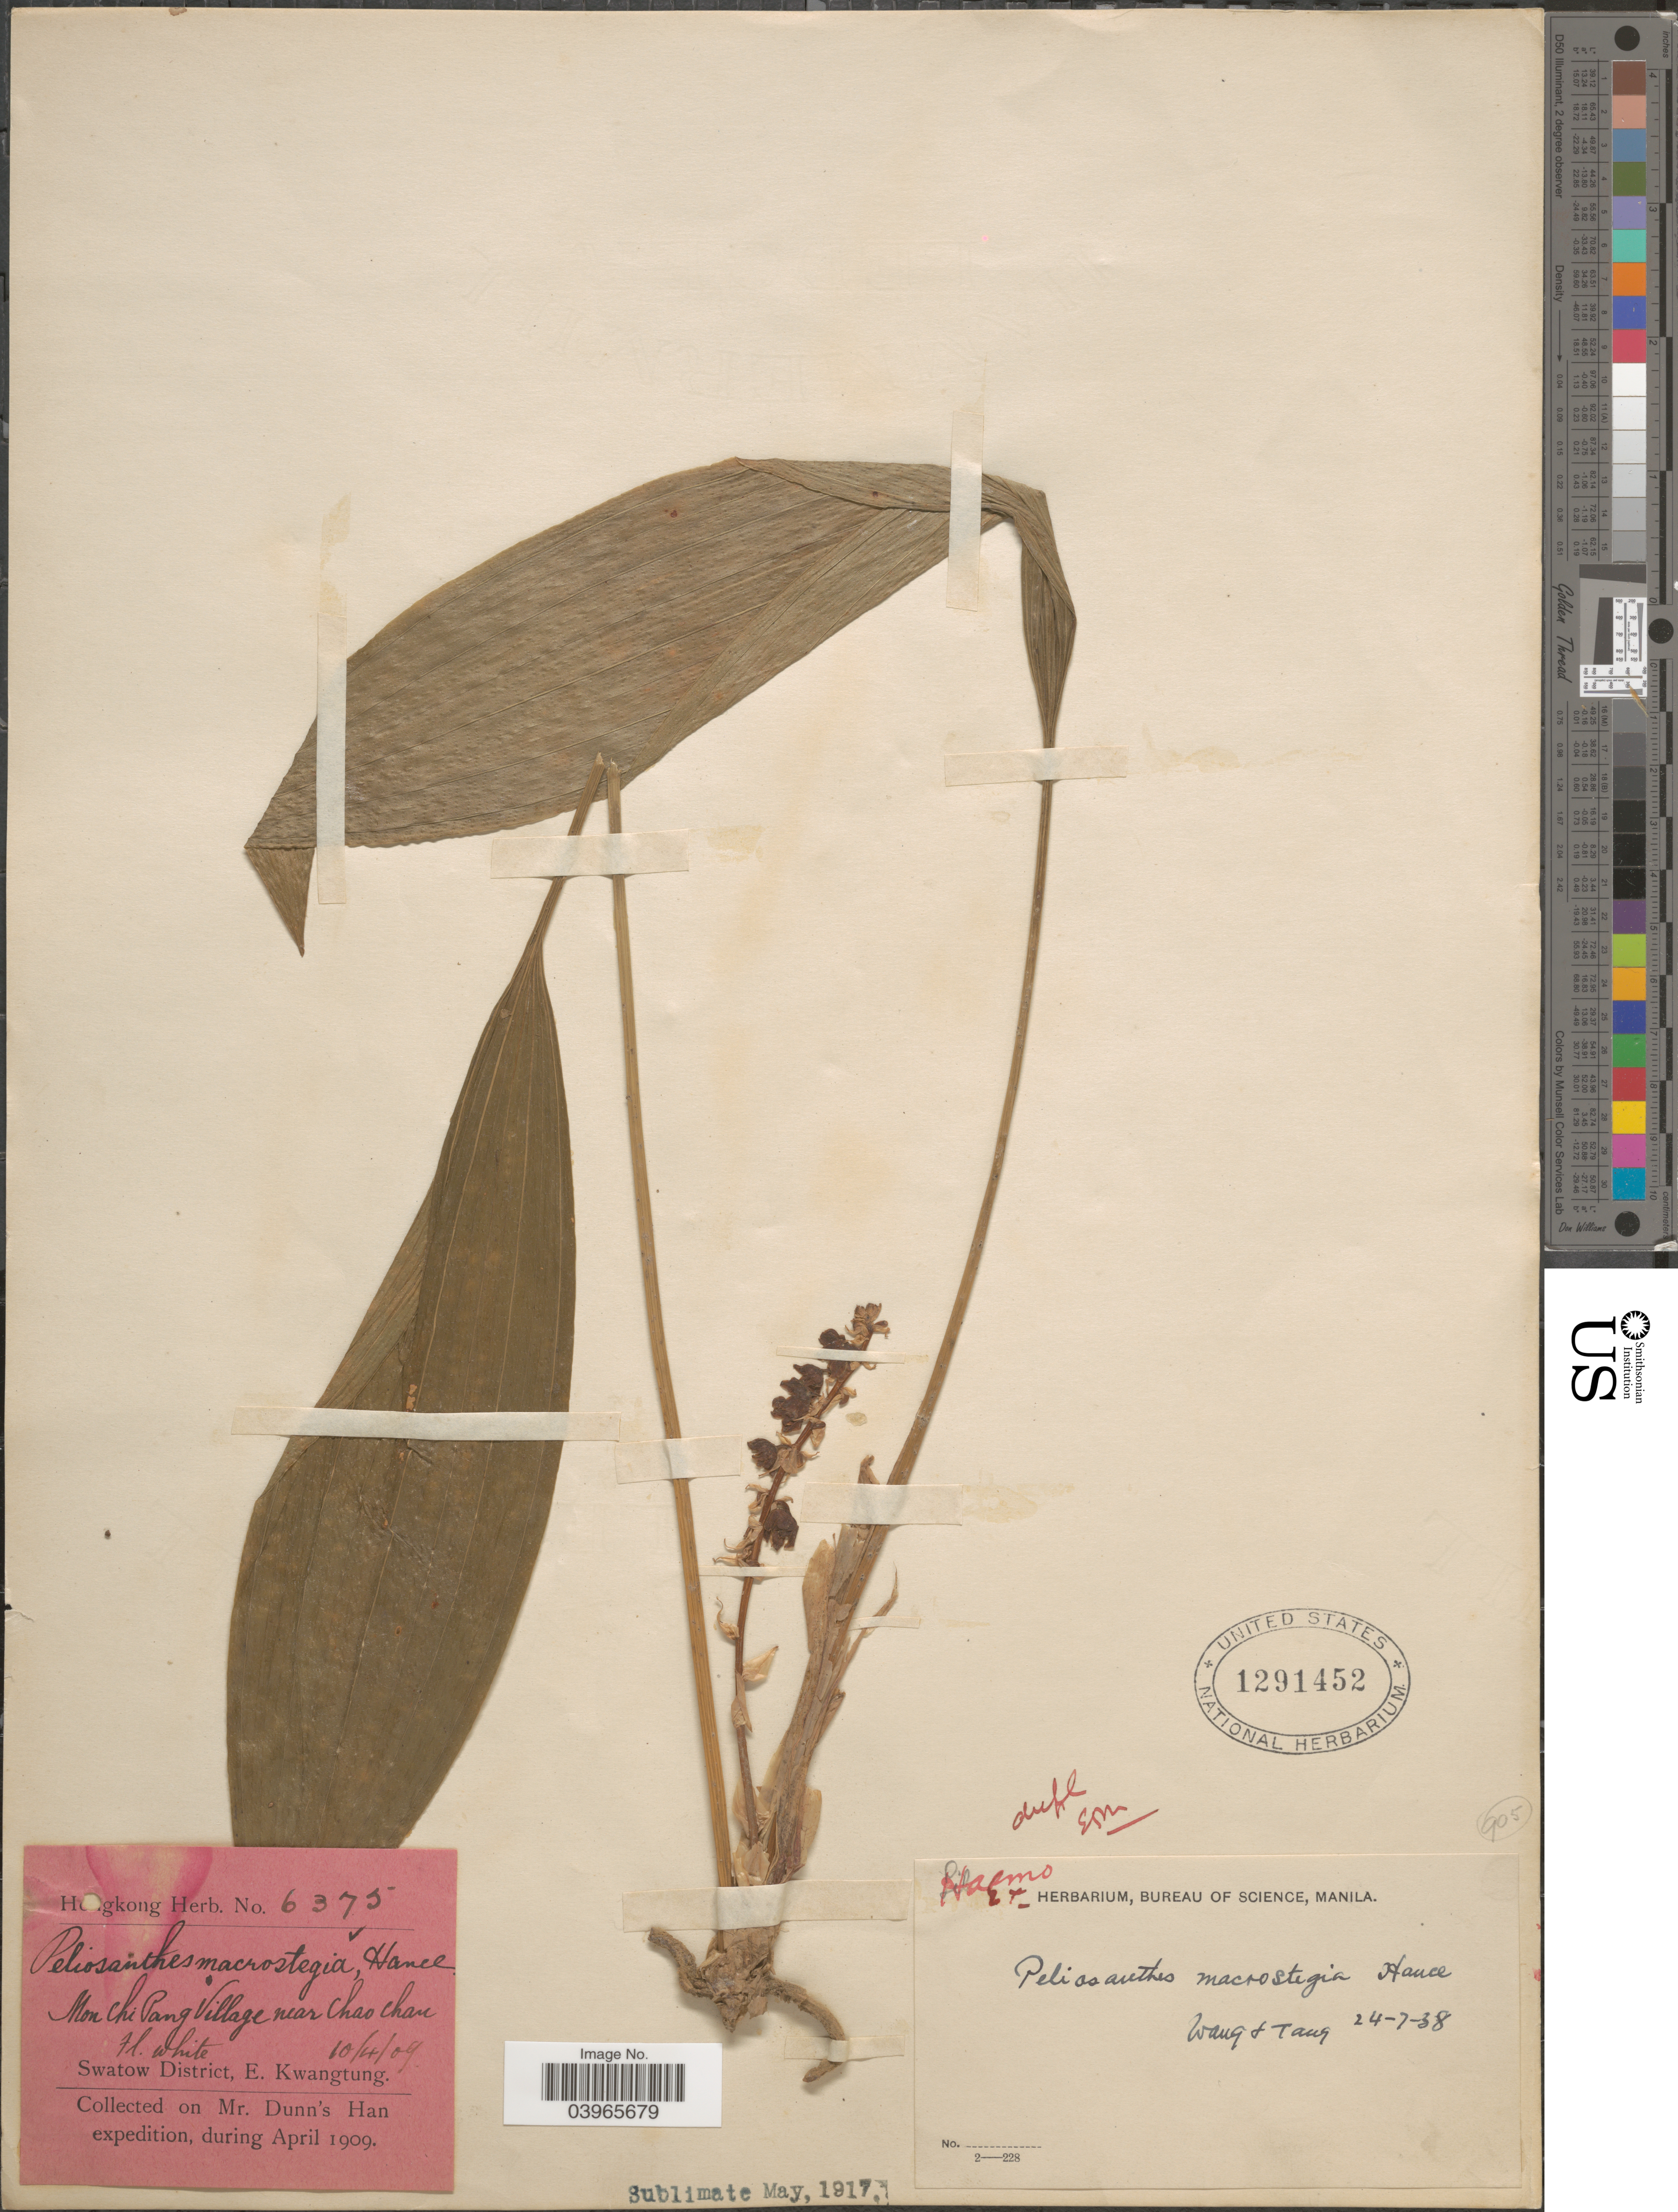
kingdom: Plantae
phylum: Tracheophyta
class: Liliopsida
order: Asparagales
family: Asparagaceae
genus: Peliosanthes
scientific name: Peliosanthes macrostegia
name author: Hance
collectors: Ex herb. Hong Kong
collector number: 6375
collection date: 1909-04-10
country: China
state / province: Guangdong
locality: Mon Chi Pang Village near Chao Chan. Swatow District, E. Kwangtung.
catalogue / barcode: US 1291452